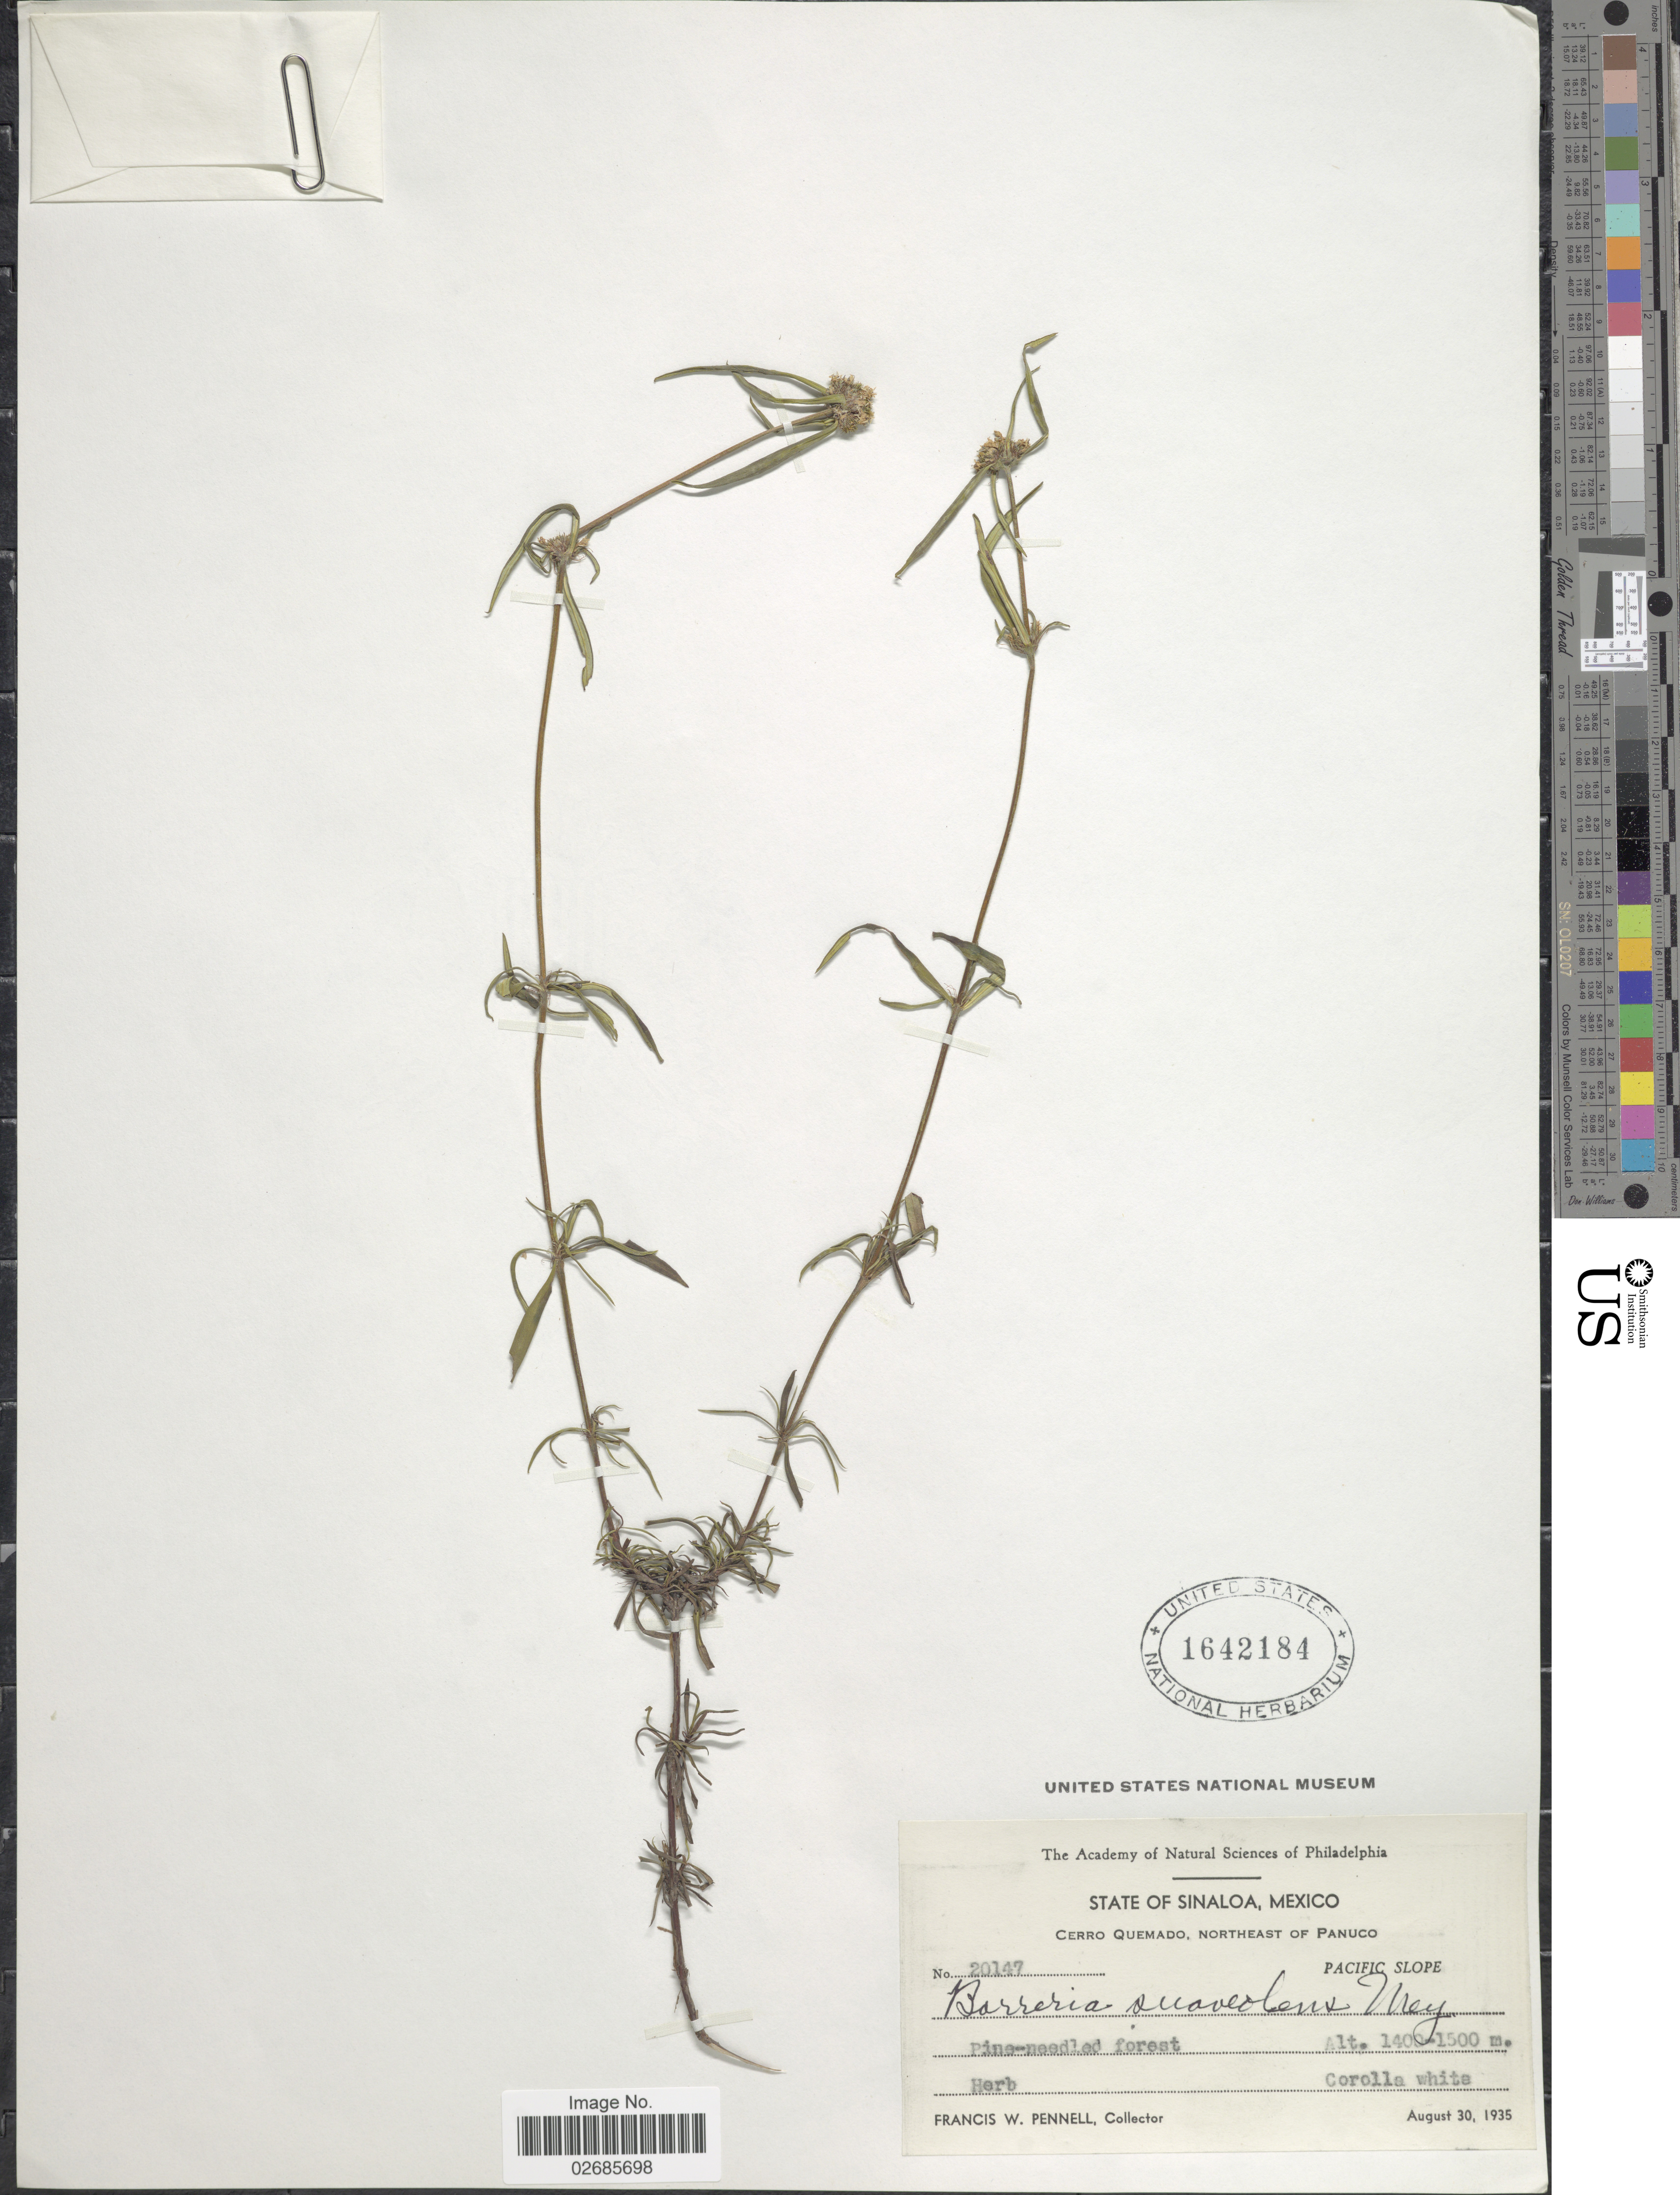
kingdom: Plantae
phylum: Tracheophyta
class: Magnoliopsida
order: Gentianales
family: Rubiaceae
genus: Borreria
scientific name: Borreria suaveolens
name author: G. Mey.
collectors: F. W. Pennell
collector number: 20147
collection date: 1935-08-30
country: Mexico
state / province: Sinaloa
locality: Cerro Quemado, Northeast of Panuco, Pacific Slope, Pine-needles forest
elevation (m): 1400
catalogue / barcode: US 1642184